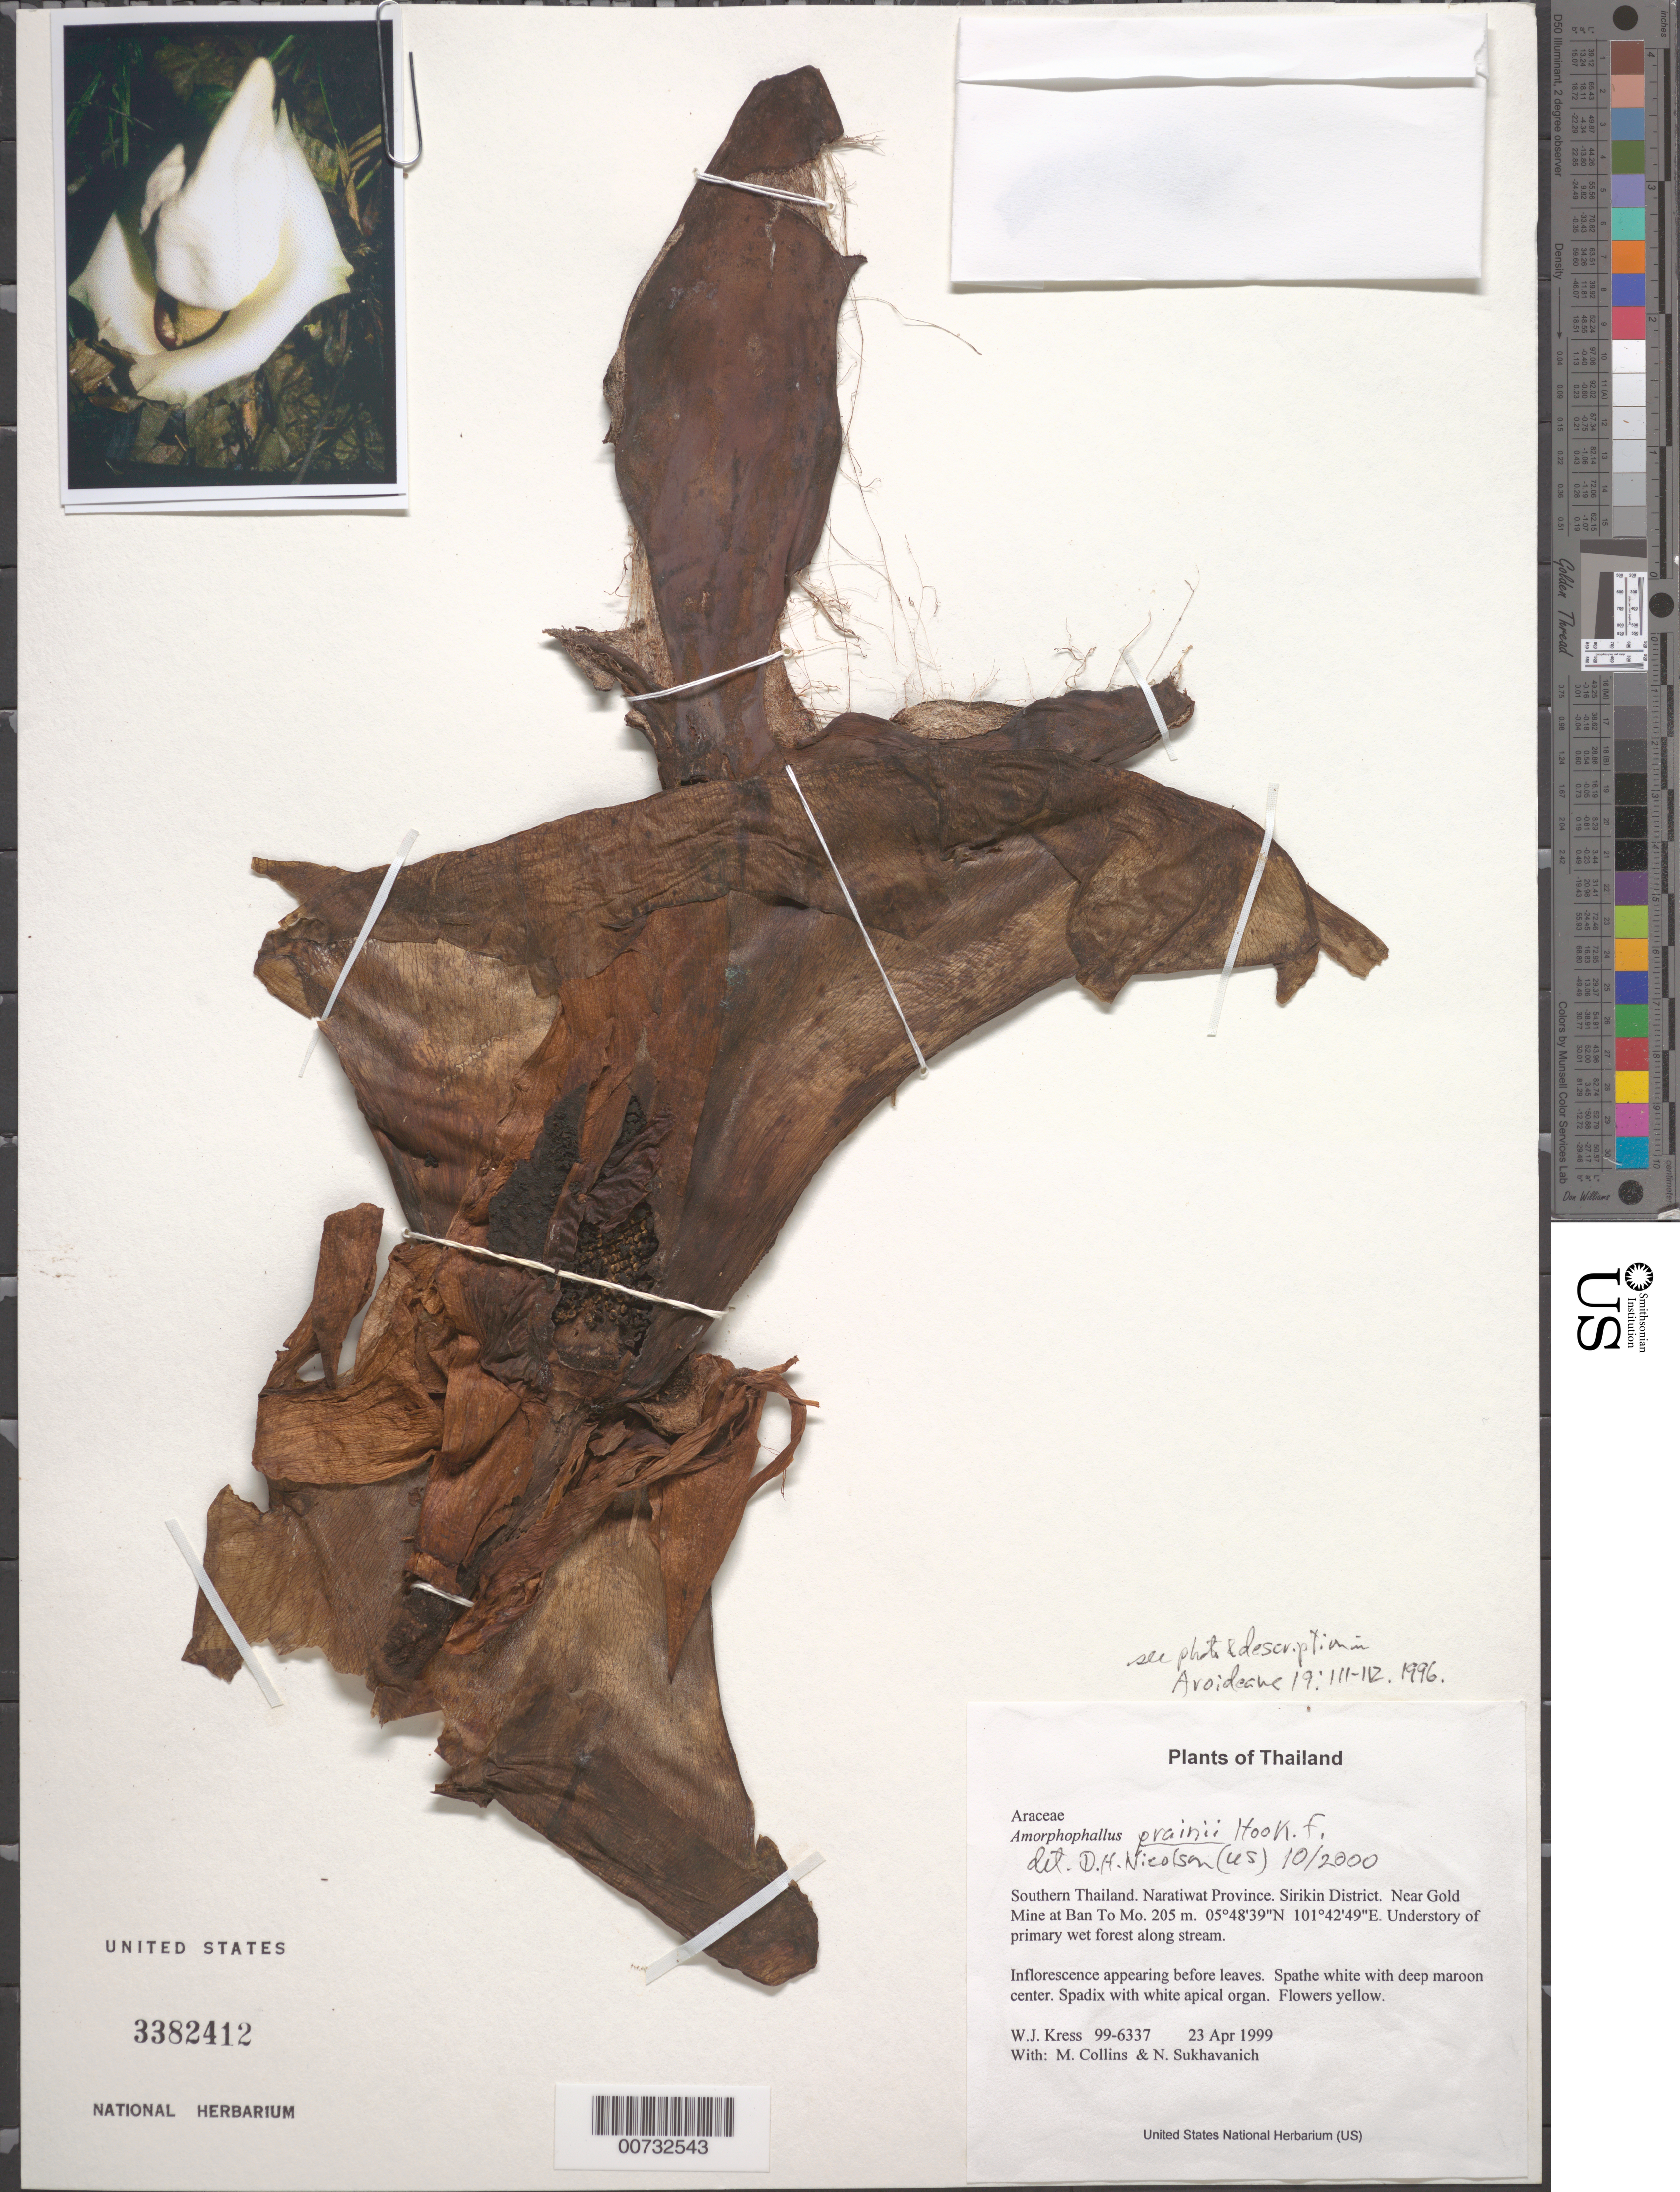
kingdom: Plantae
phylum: Tracheophyta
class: Liliopsida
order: Alismatales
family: Araceae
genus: Amorphophallus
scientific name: Amorphophallus prainii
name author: Hook. f.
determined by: Nicolson, Dan H.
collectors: W. J. Kress, M. Collins & N. Sukhavanich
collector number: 99-6337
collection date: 1999-04-23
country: Thailand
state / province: Narathiwat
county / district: Sirikin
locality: Near Gold Mine at Ban To Mo.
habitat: Understory of primary wet forest along stream.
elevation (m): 205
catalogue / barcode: US 3382412